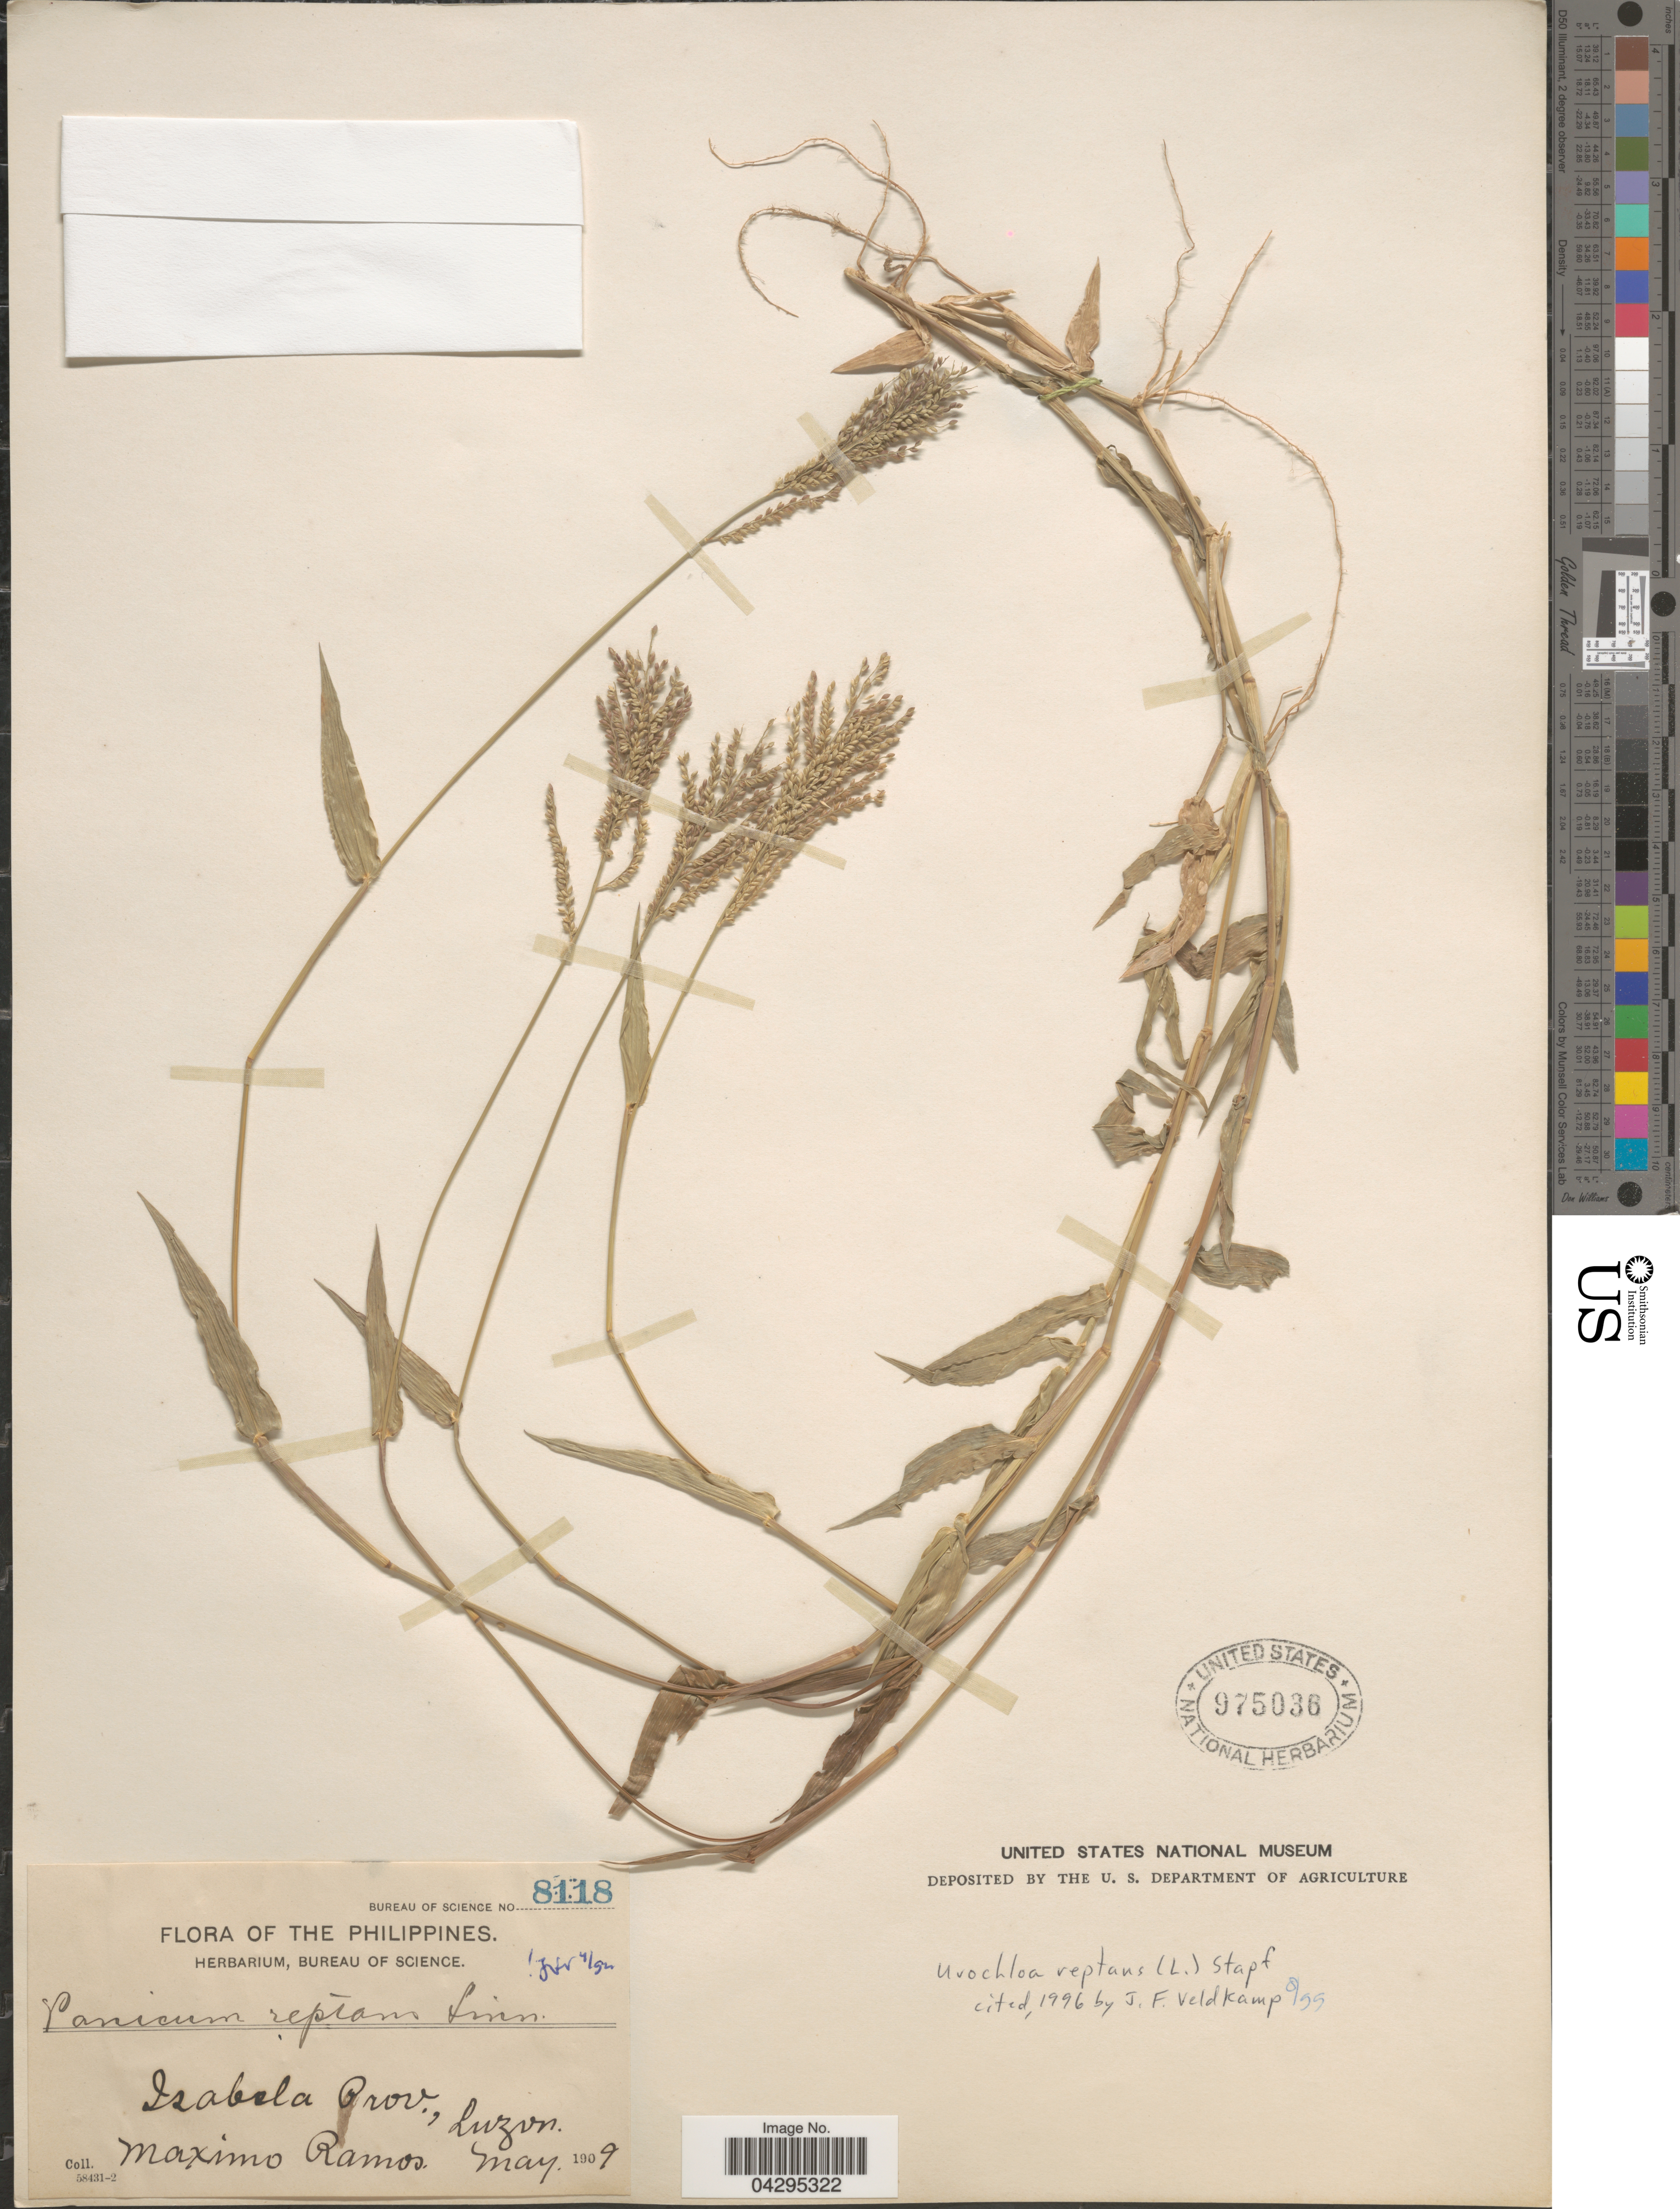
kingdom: Plantae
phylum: Tracheophyta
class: Liliopsida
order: Poales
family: Poaceae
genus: Urochloa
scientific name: Urochloa reptans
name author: (L.) Stapf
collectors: M. Ramos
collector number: Bureau Of Science 8118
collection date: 1909-05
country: Philippines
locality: Isabela Prov., Luzon.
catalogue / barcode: US 975036